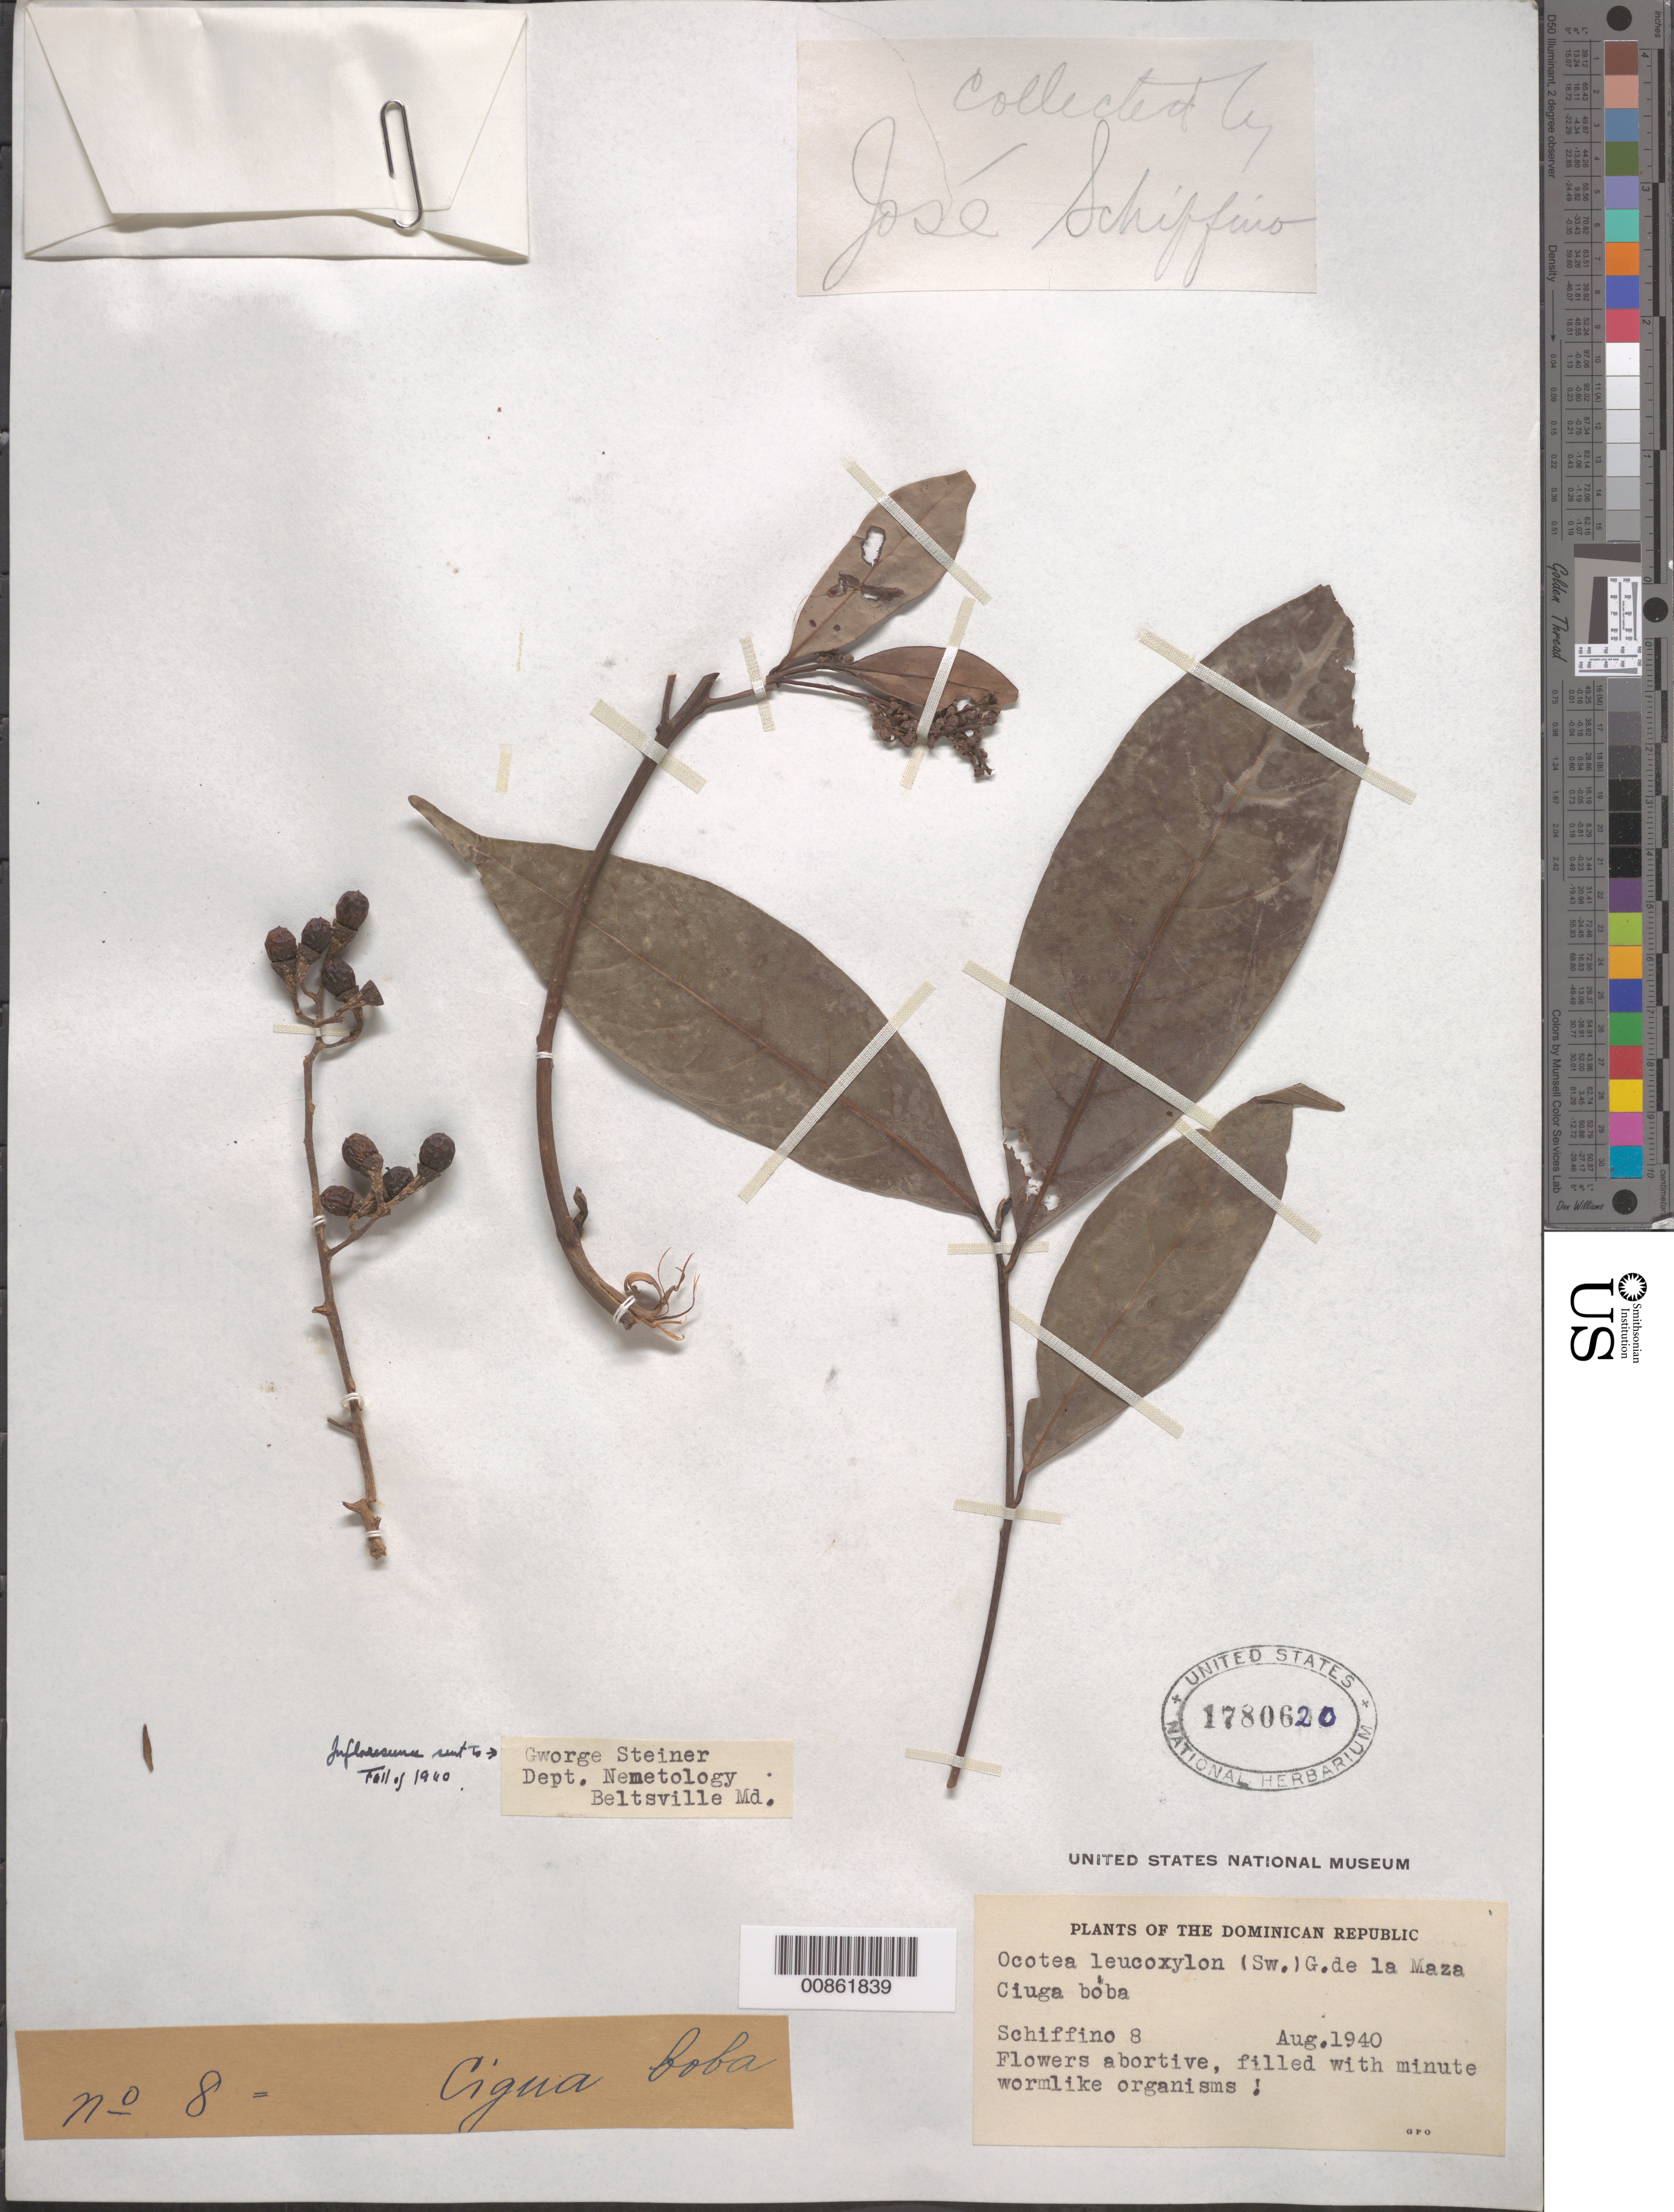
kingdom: Plantae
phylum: Tracheophyta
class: Magnoliopsida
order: Laurales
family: Lauraceae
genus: Ocotea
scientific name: Ocotea leucoxylon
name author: (Sw.) Laness.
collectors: J. Schiffino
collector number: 8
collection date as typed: Aug 1940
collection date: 1940-08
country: Dominican Republic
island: Hispaniola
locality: Dominican Republic.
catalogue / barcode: US 1780620